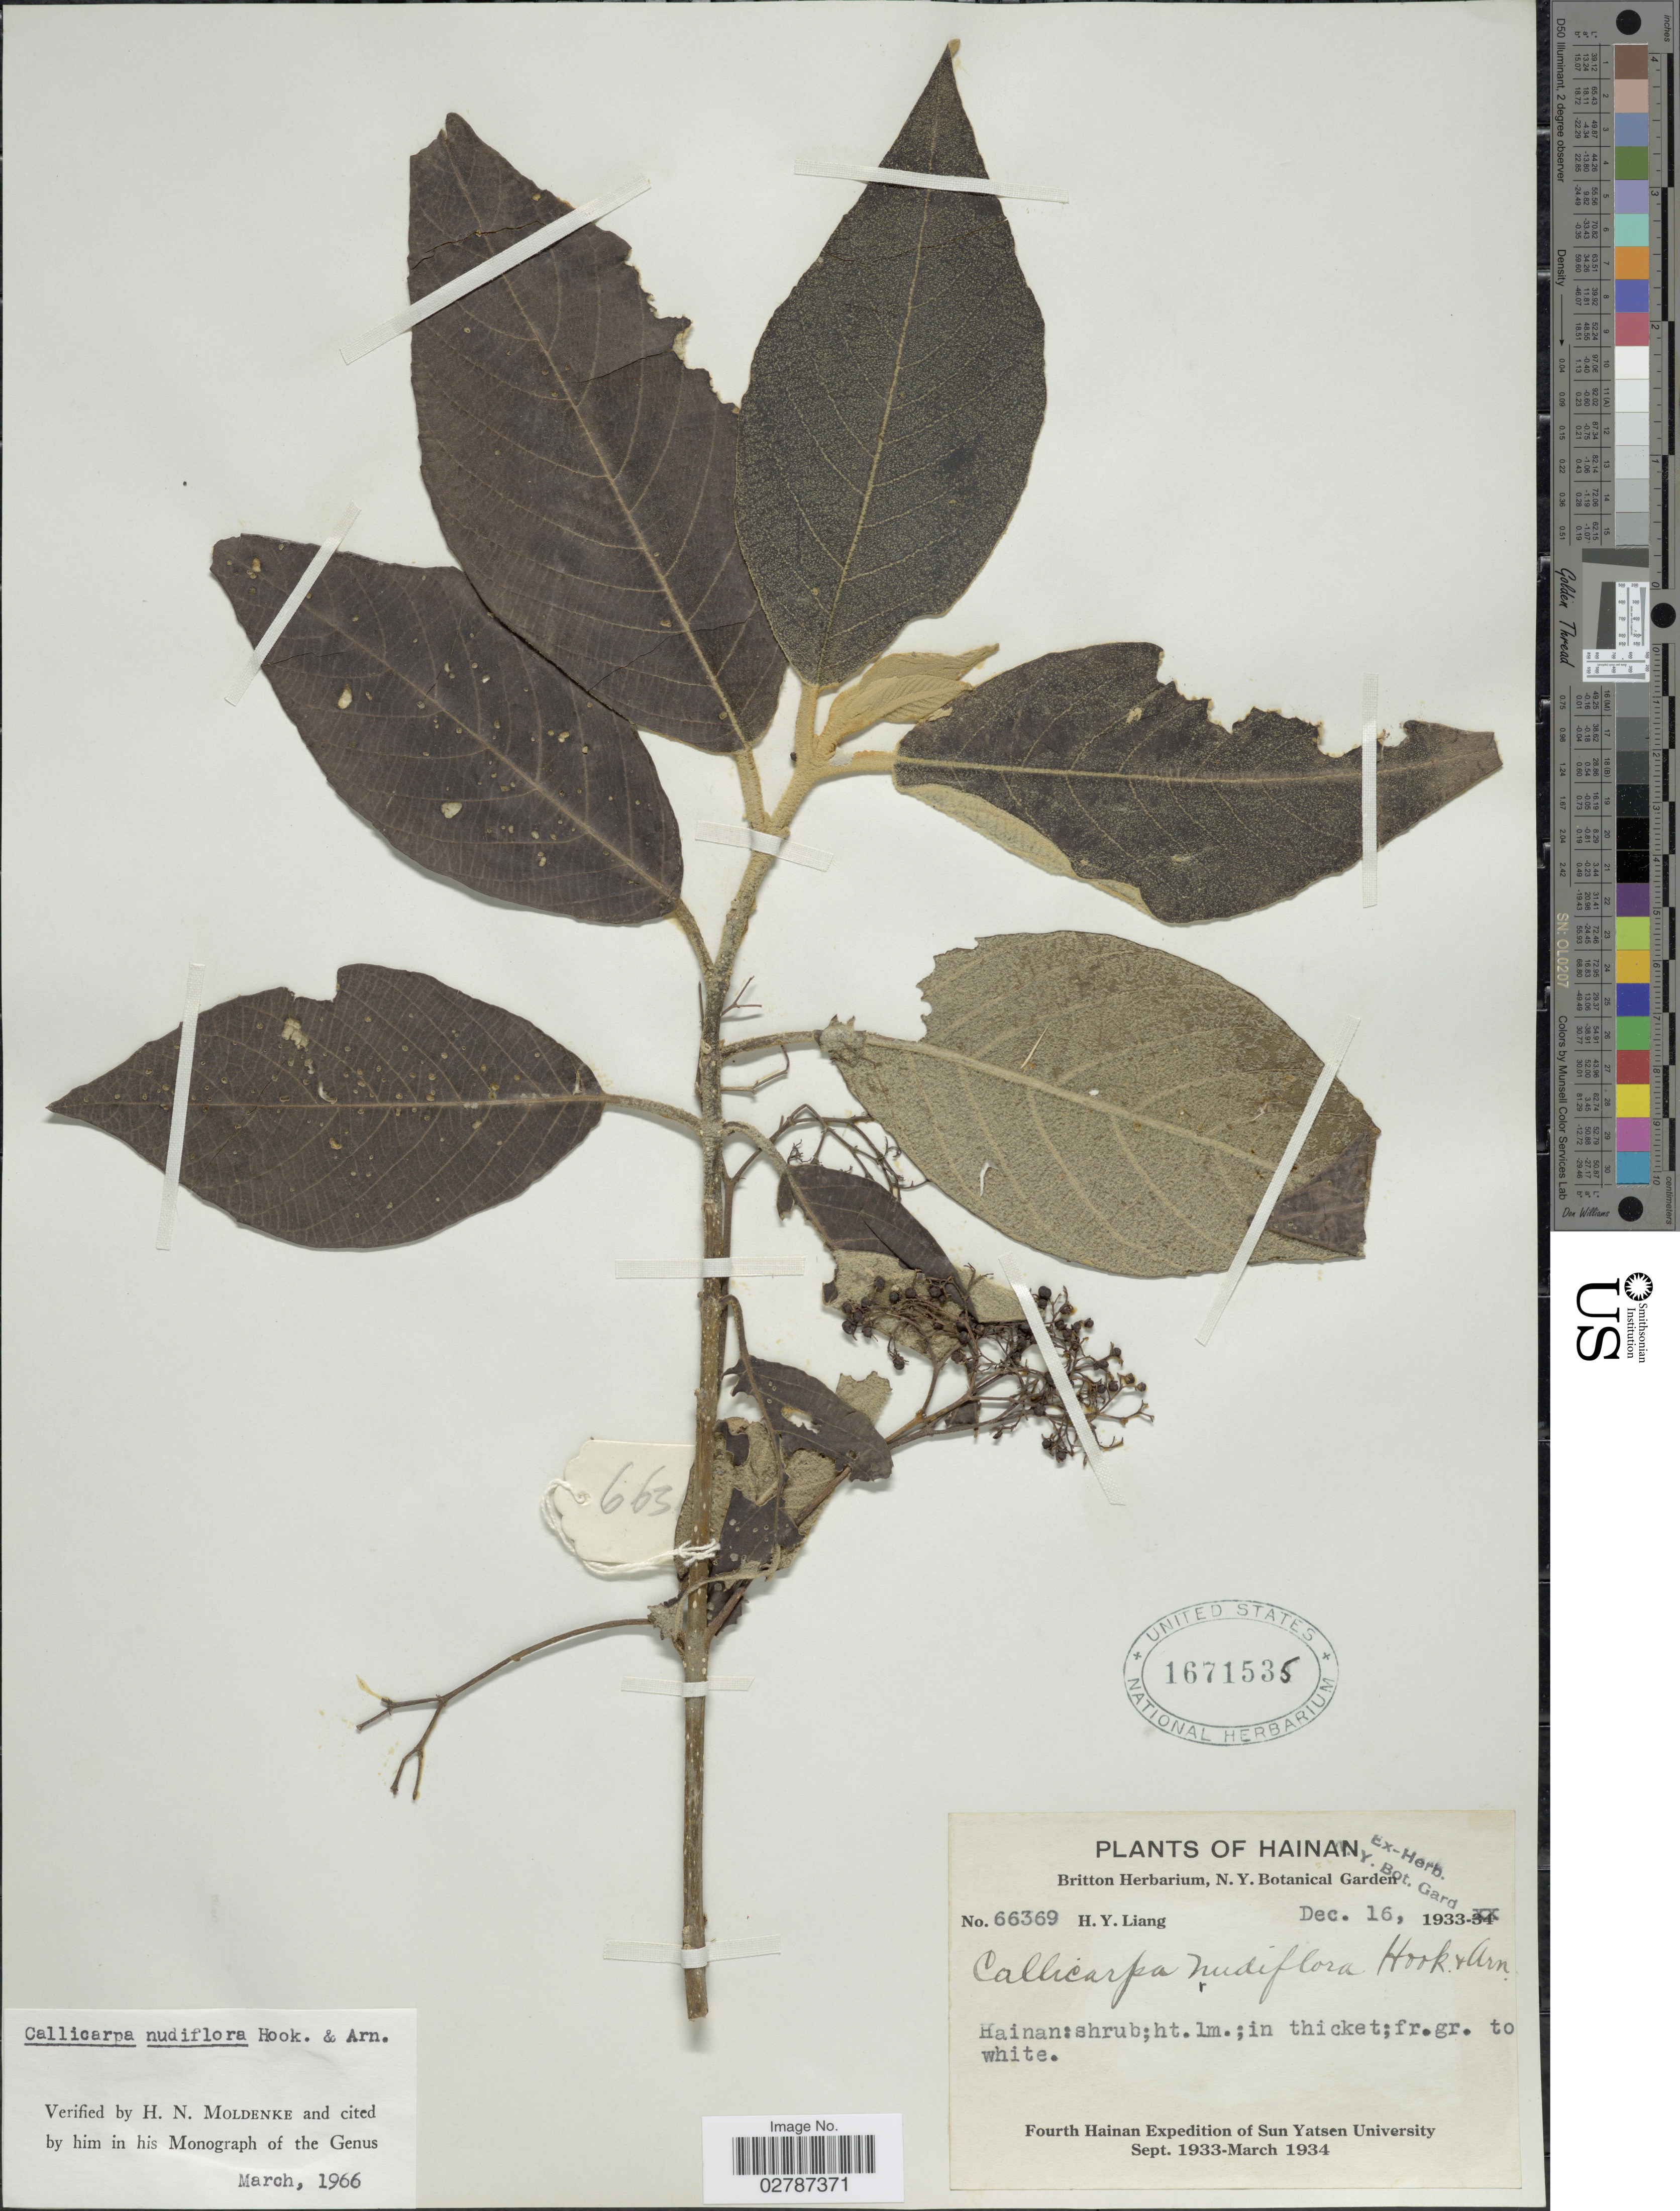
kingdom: Plantae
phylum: Tracheophyta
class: Magnoliopsida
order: Lamiales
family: Lamiaceae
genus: Callicarpa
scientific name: Callicarpa nudiflora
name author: Hook. & Arn.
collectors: H. Y. Liang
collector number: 66369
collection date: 1933-12-16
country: China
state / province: Hainan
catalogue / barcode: US 1671535